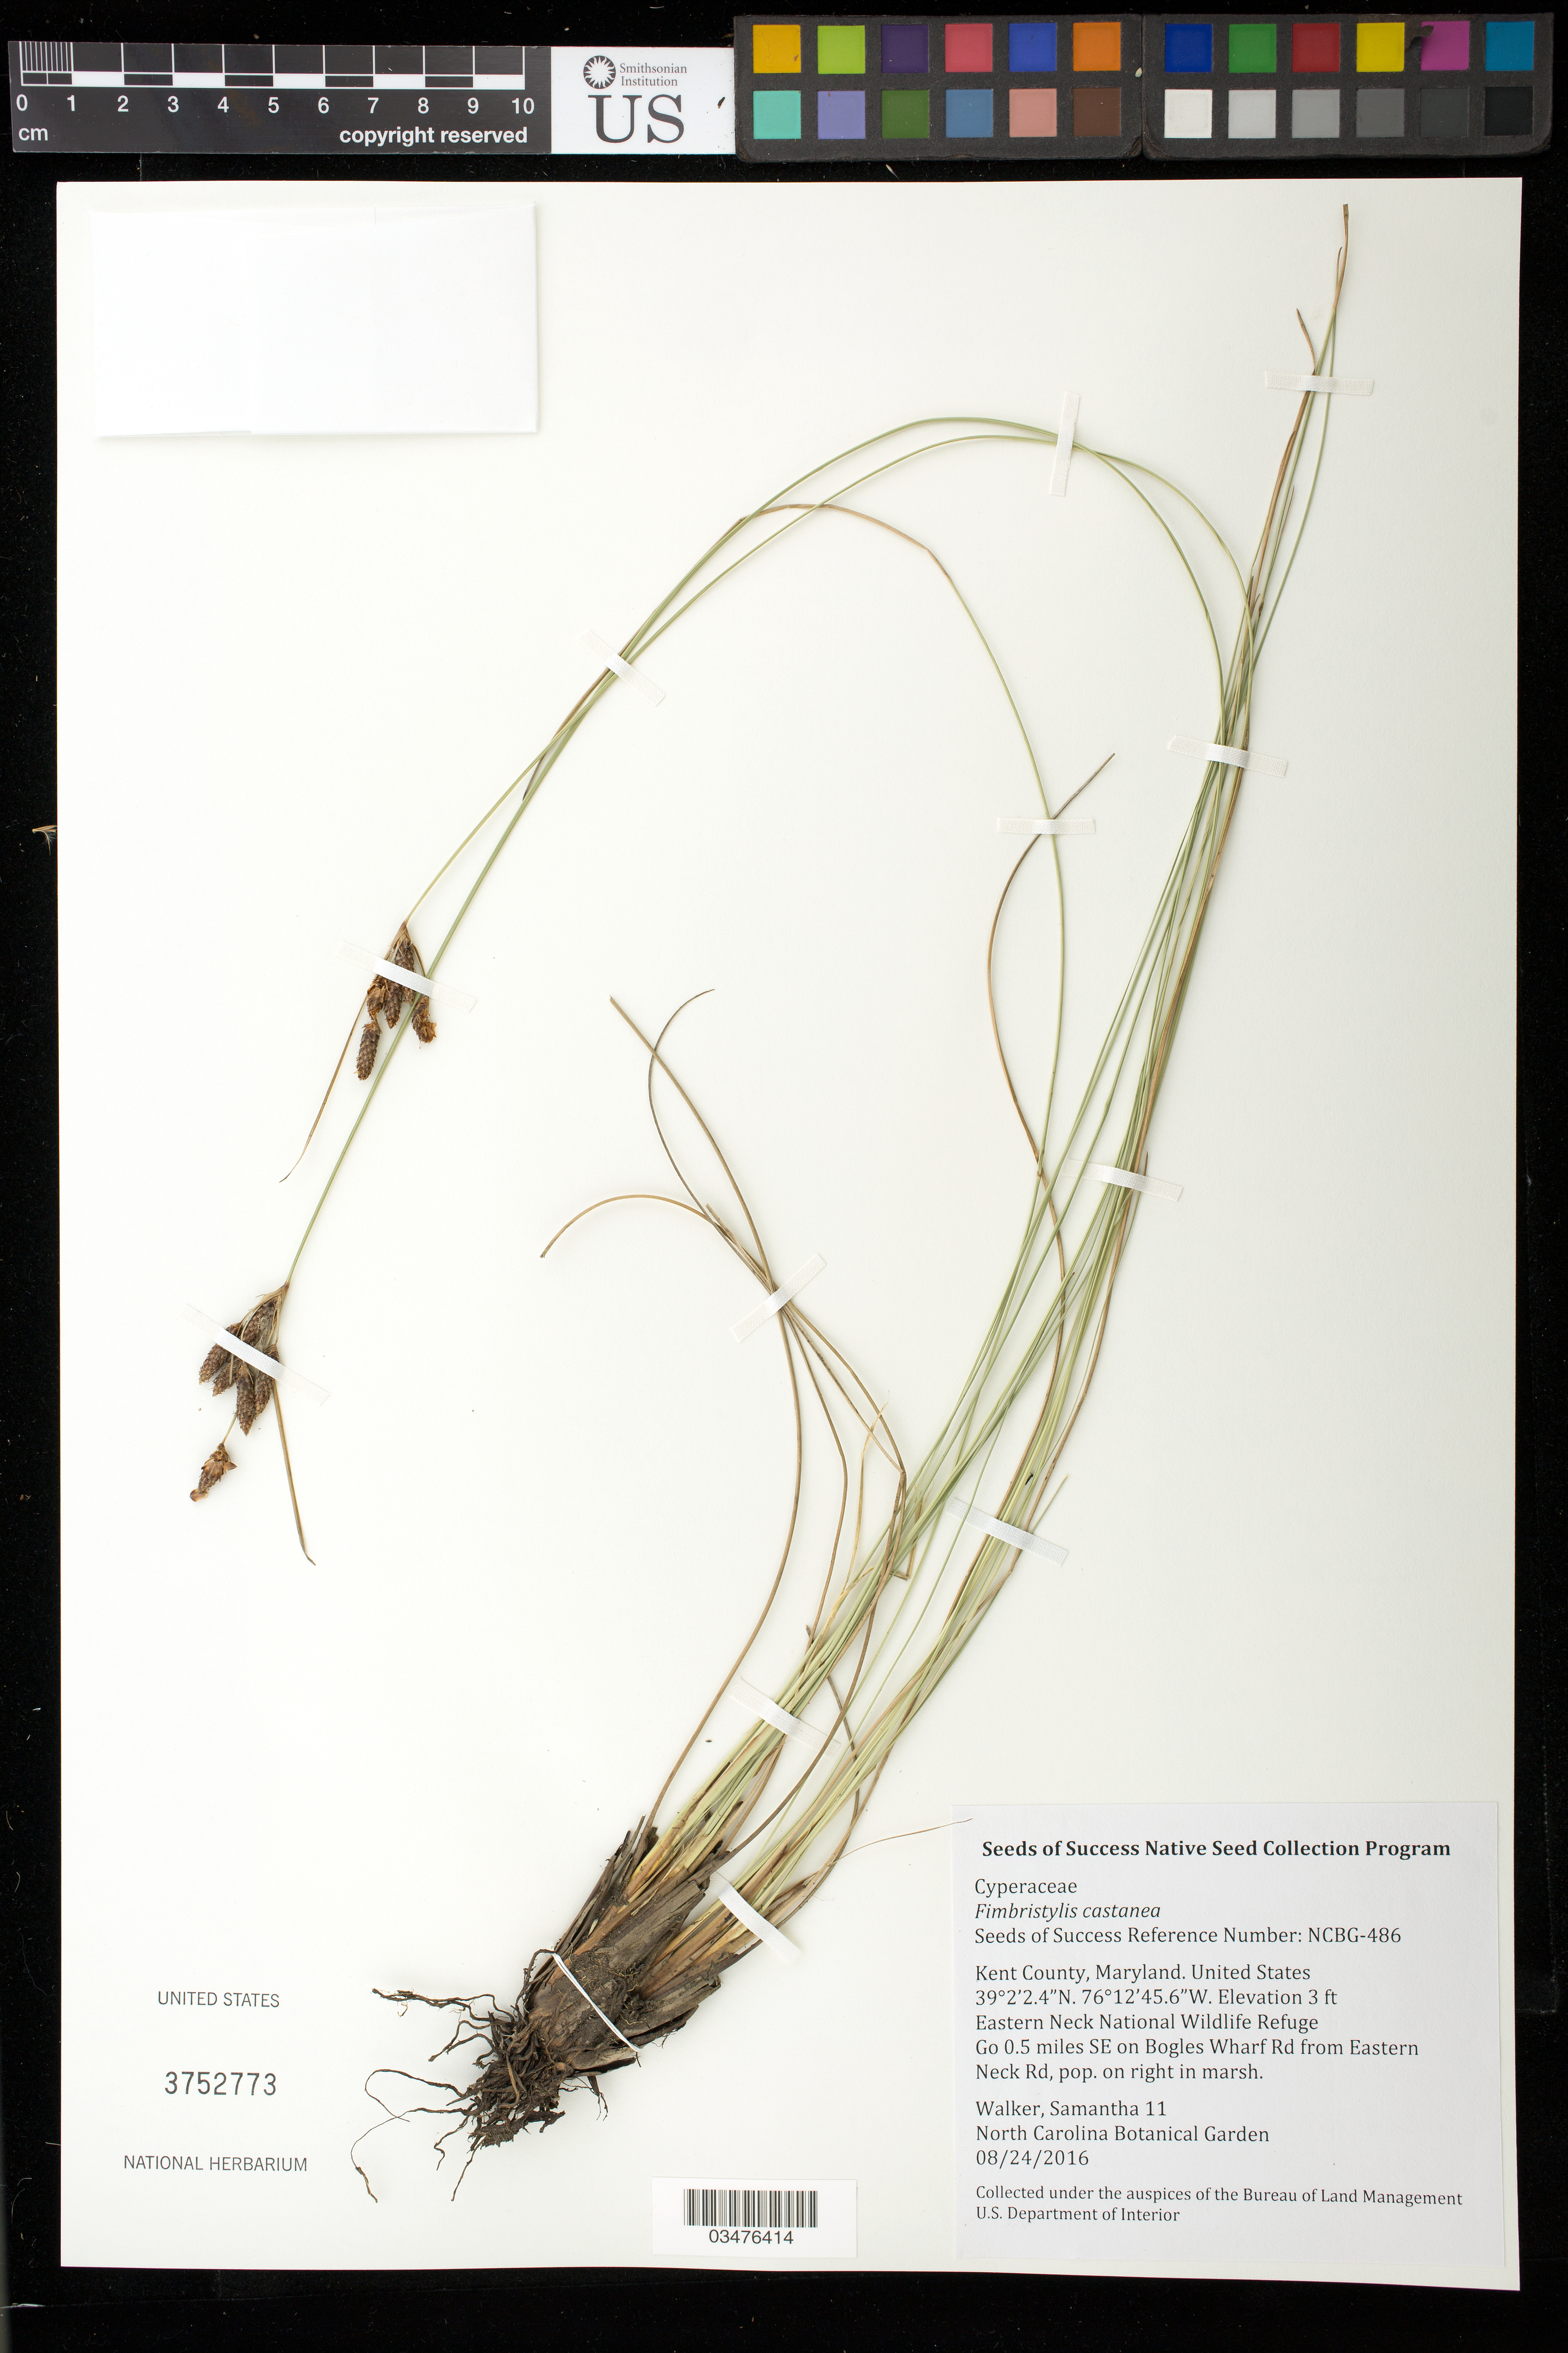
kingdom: Plantae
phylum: Tracheophyta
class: Liliopsida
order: Poales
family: Cyperaceae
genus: Fimbristylis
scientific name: Fimbristylis castanea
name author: (Michx.) Vahl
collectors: S. Walker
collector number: NCBG-486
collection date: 2016-08-24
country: United States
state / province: Maryland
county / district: Kent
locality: Eastern Neck National Wildlife Refuge, Bogles Wharf Rd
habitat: Tidal salt marsh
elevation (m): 1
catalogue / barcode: US 3752773